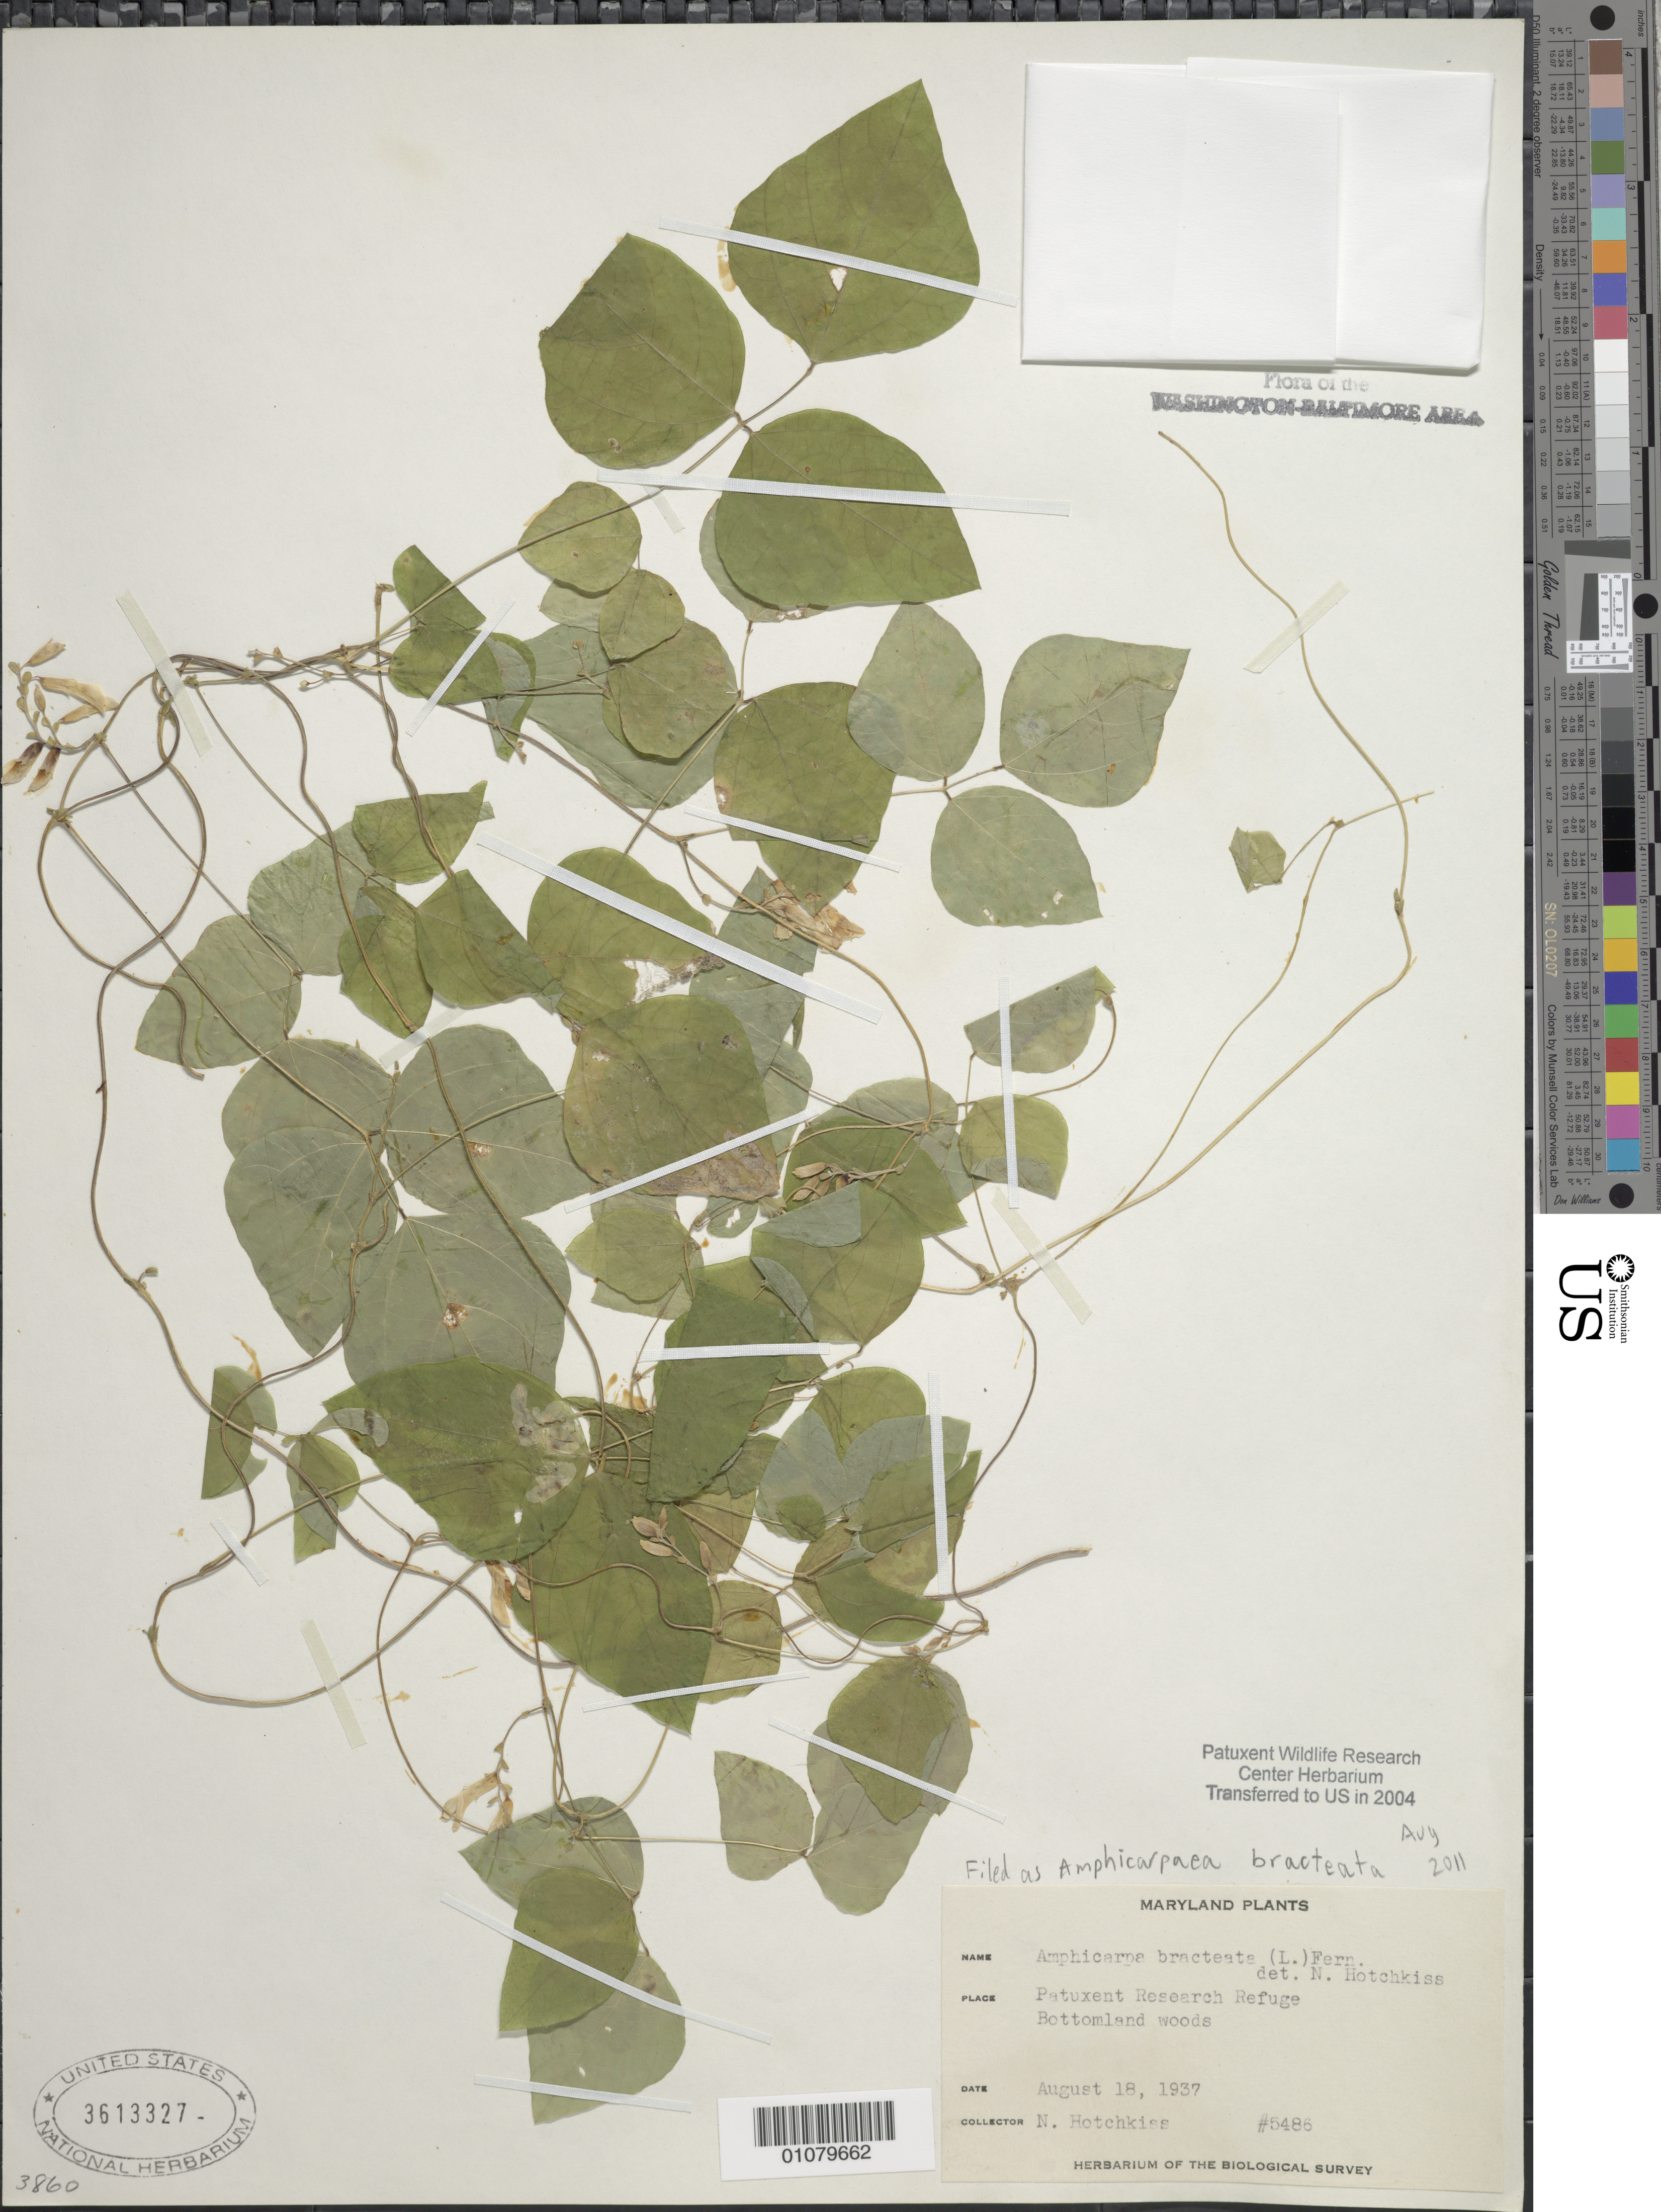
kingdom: Plantae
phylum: Tracheophyta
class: Magnoliopsida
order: Fabales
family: Fabaceae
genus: Amphicarpaea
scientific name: Amphicarpaea bracteata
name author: (L.) Fernald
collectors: N. Hotchkiss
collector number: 5486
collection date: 1937-08-18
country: United States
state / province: Maryland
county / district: Prince George's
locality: Patuxent Wildlife Refuge.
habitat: Bottomland woods.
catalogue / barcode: US 3613327